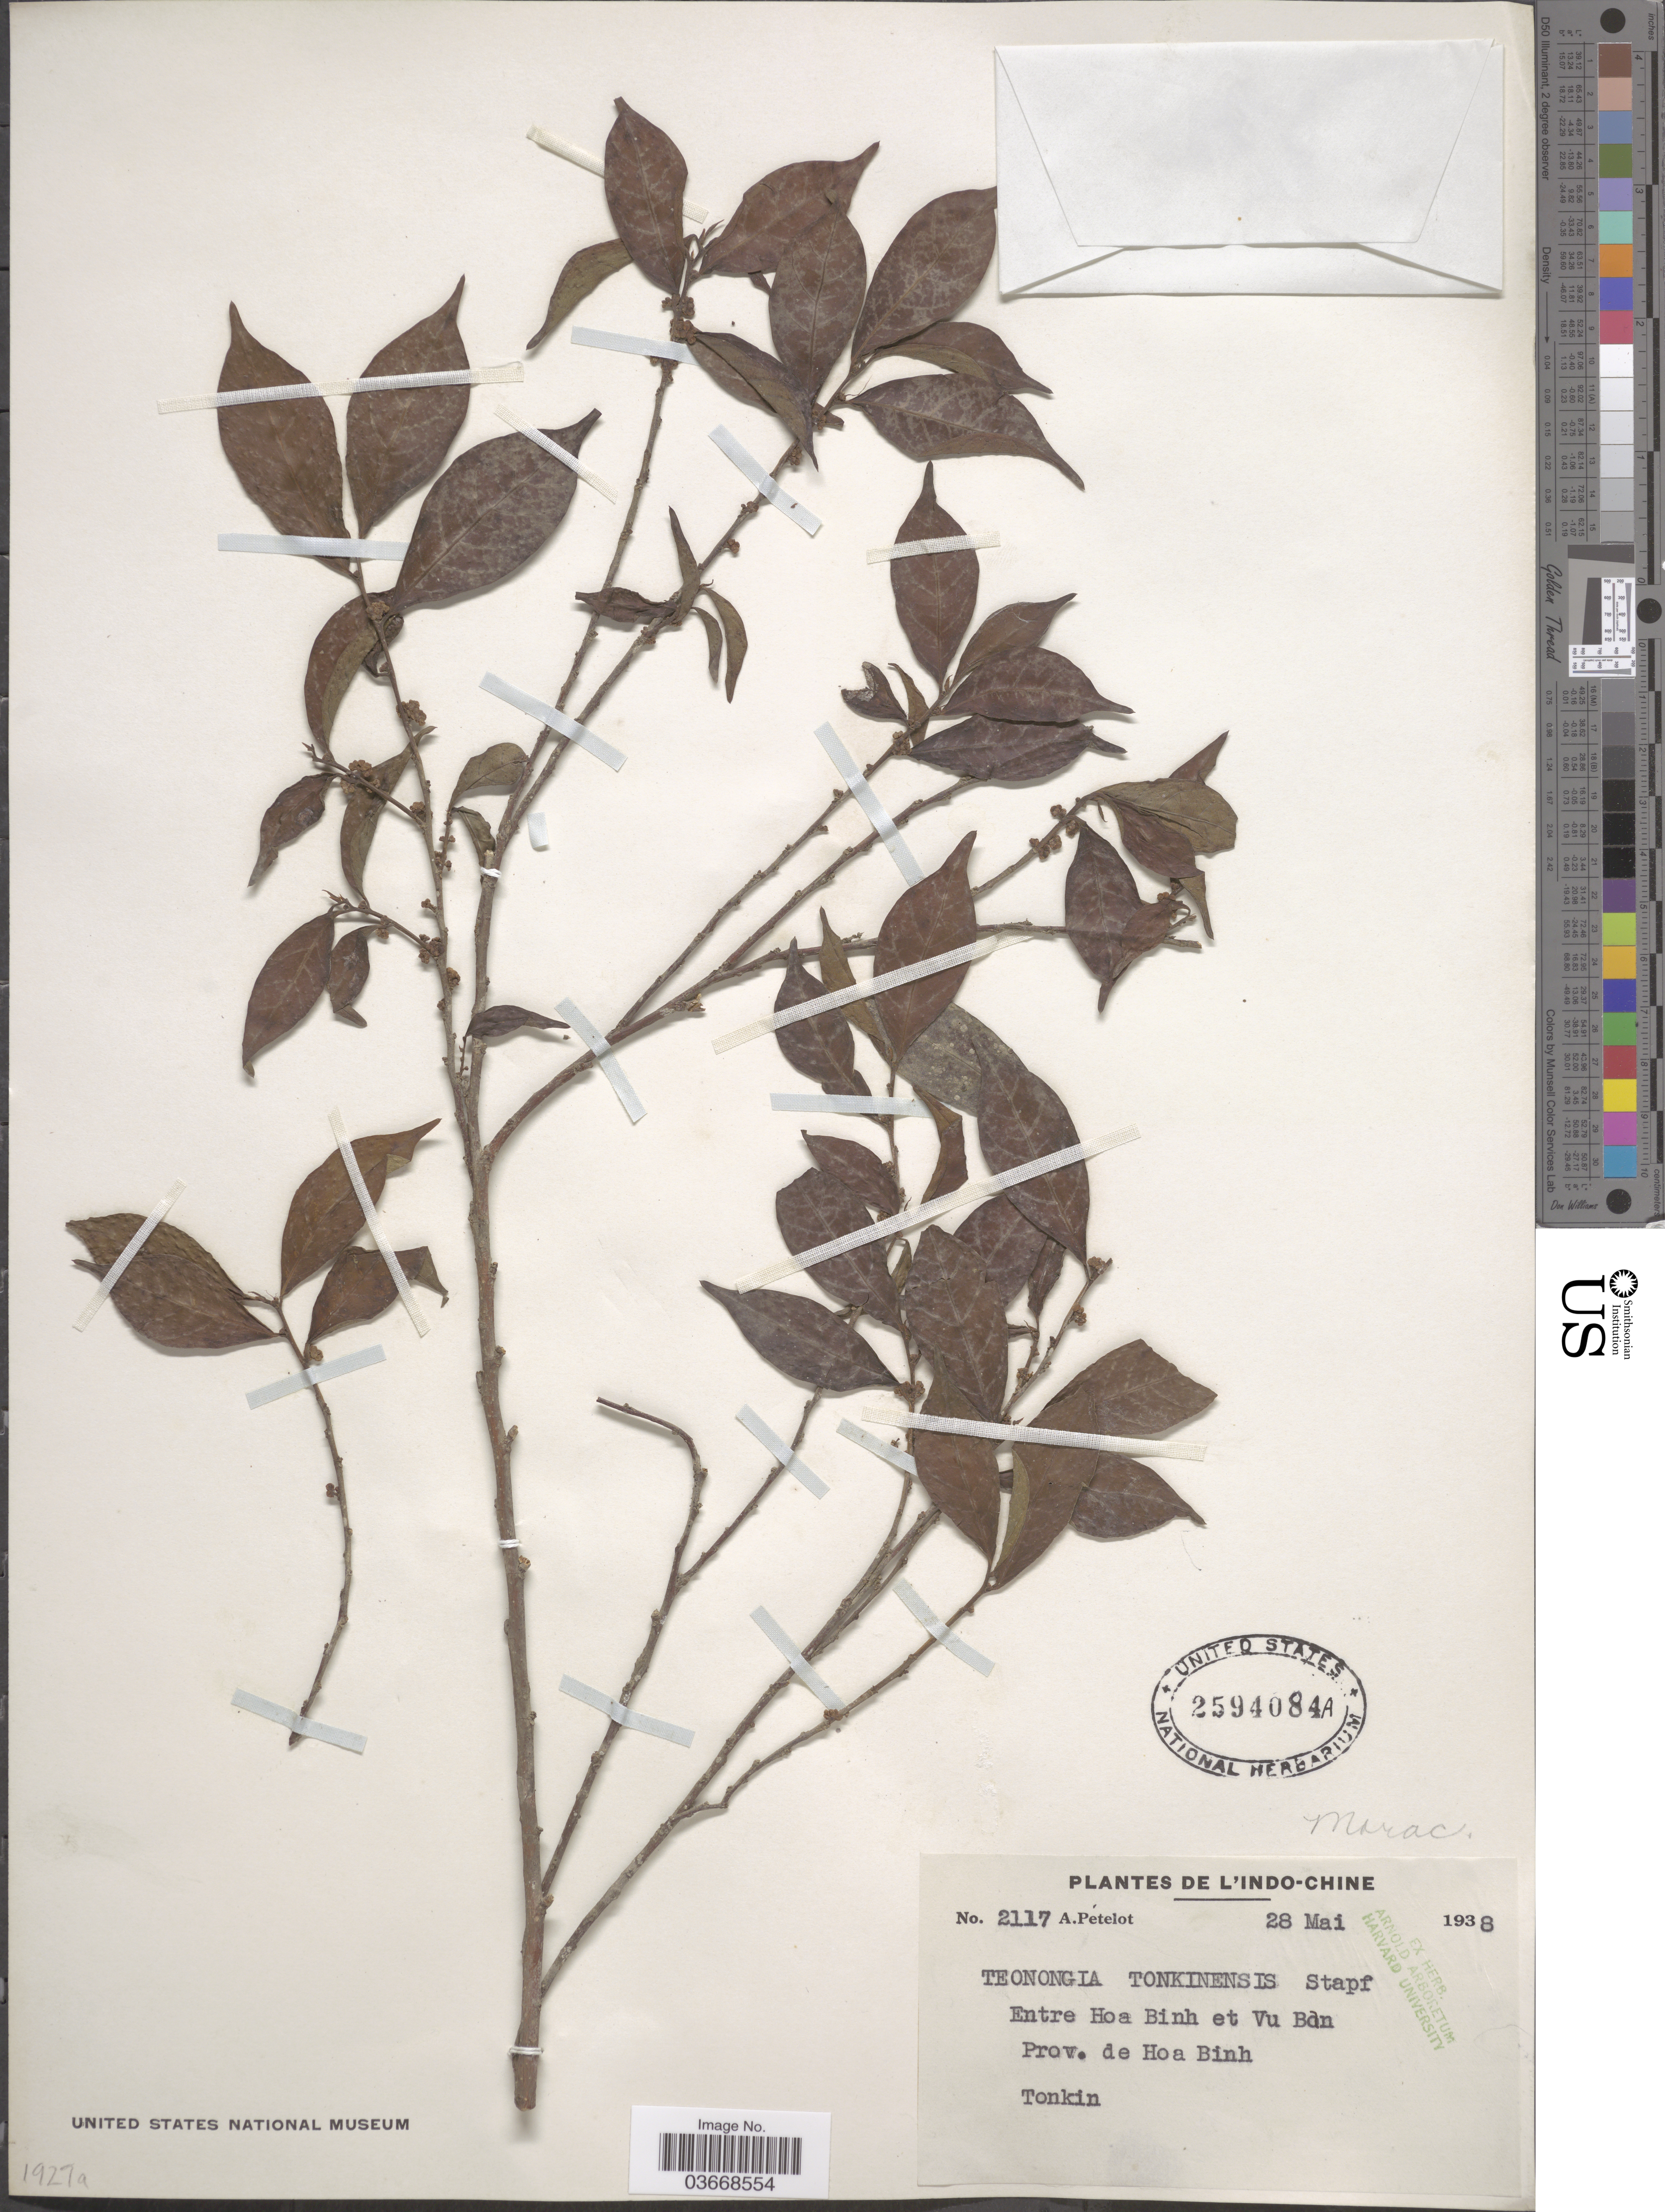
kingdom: Plantae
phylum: Tracheophyta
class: Magnoliopsida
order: Rosales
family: Moraceae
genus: Bleekrodea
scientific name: Bleekrodea tonkinensis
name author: Eberh. & Dubard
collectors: A. Petelot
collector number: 2117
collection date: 1938-05-28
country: Vietnam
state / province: Hoa Binh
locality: Entre Hoa Binh et Vu Ban. Tonkin.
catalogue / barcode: US 259084A